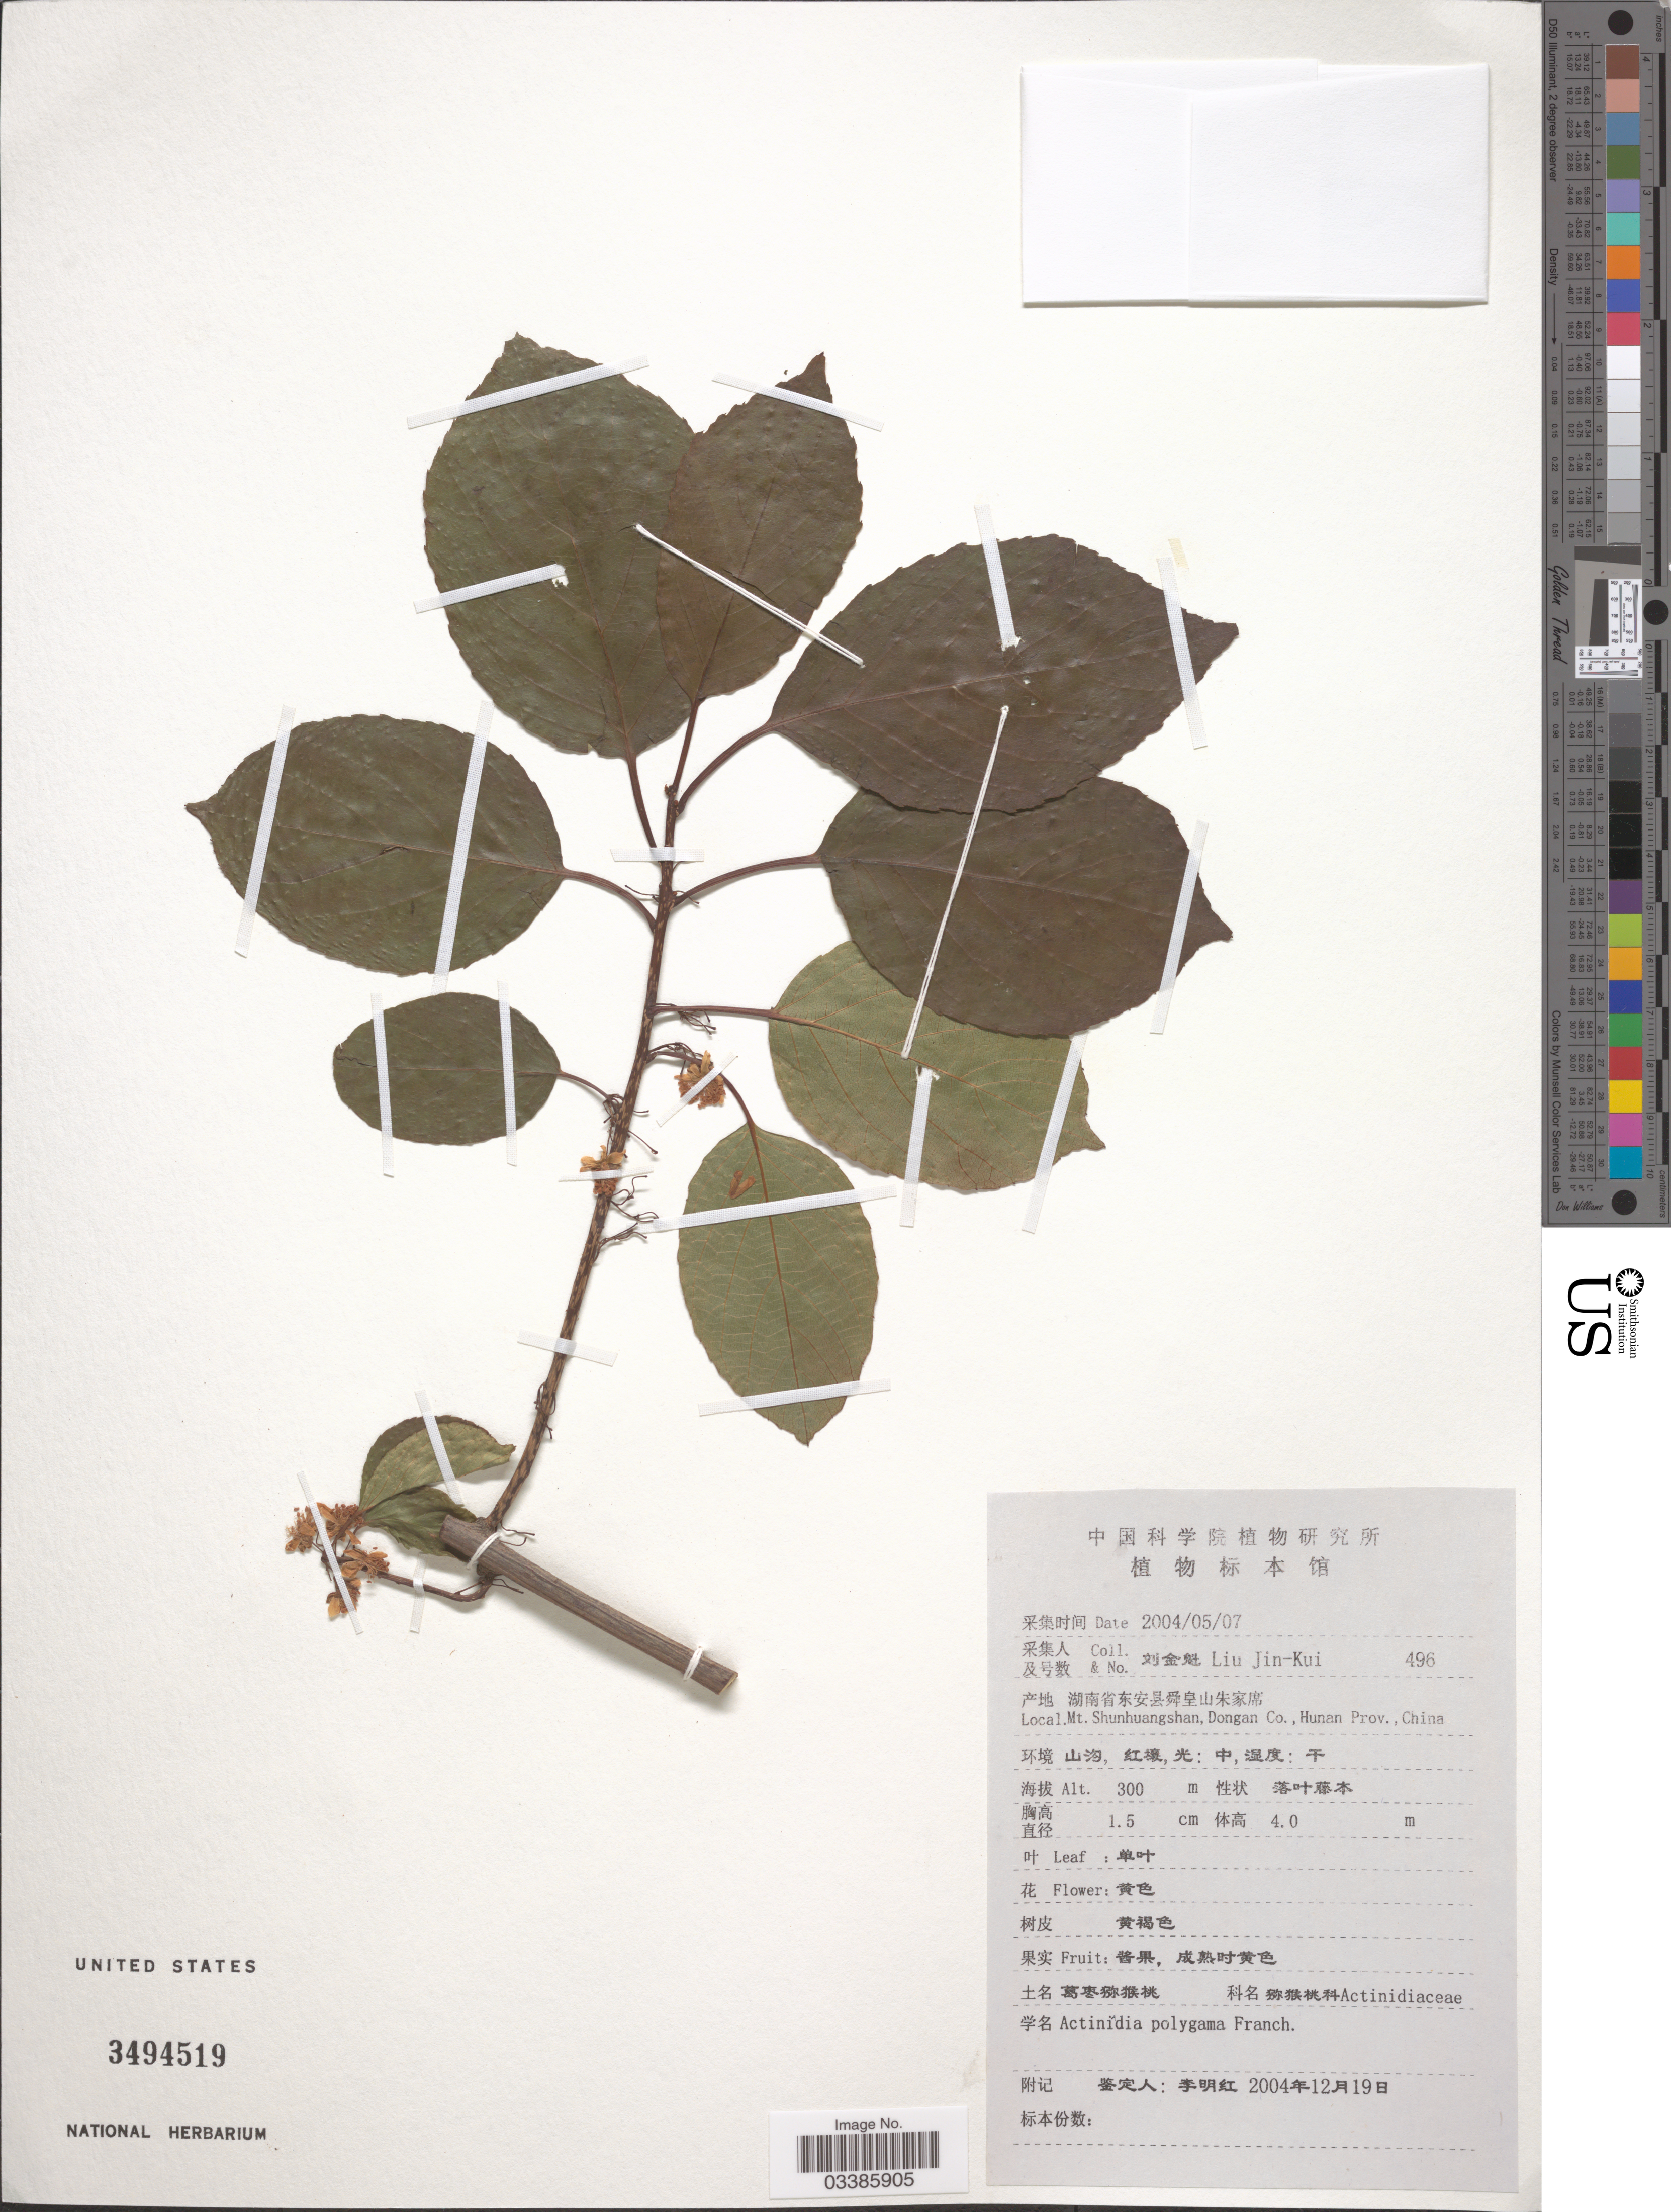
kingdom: Plantae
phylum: Tracheophyta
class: Magnoliopsida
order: Ericales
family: Actinidiaceae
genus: Actinidia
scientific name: Actinidia polygama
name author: (Siebold & Zucc.) Planch. ex Maxim.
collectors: Liu Jin-Kui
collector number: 496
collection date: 2004-05-07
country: China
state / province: Hunan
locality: Mt. Shunhuangshan, Dongan Co.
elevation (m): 300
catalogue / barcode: US 3494519